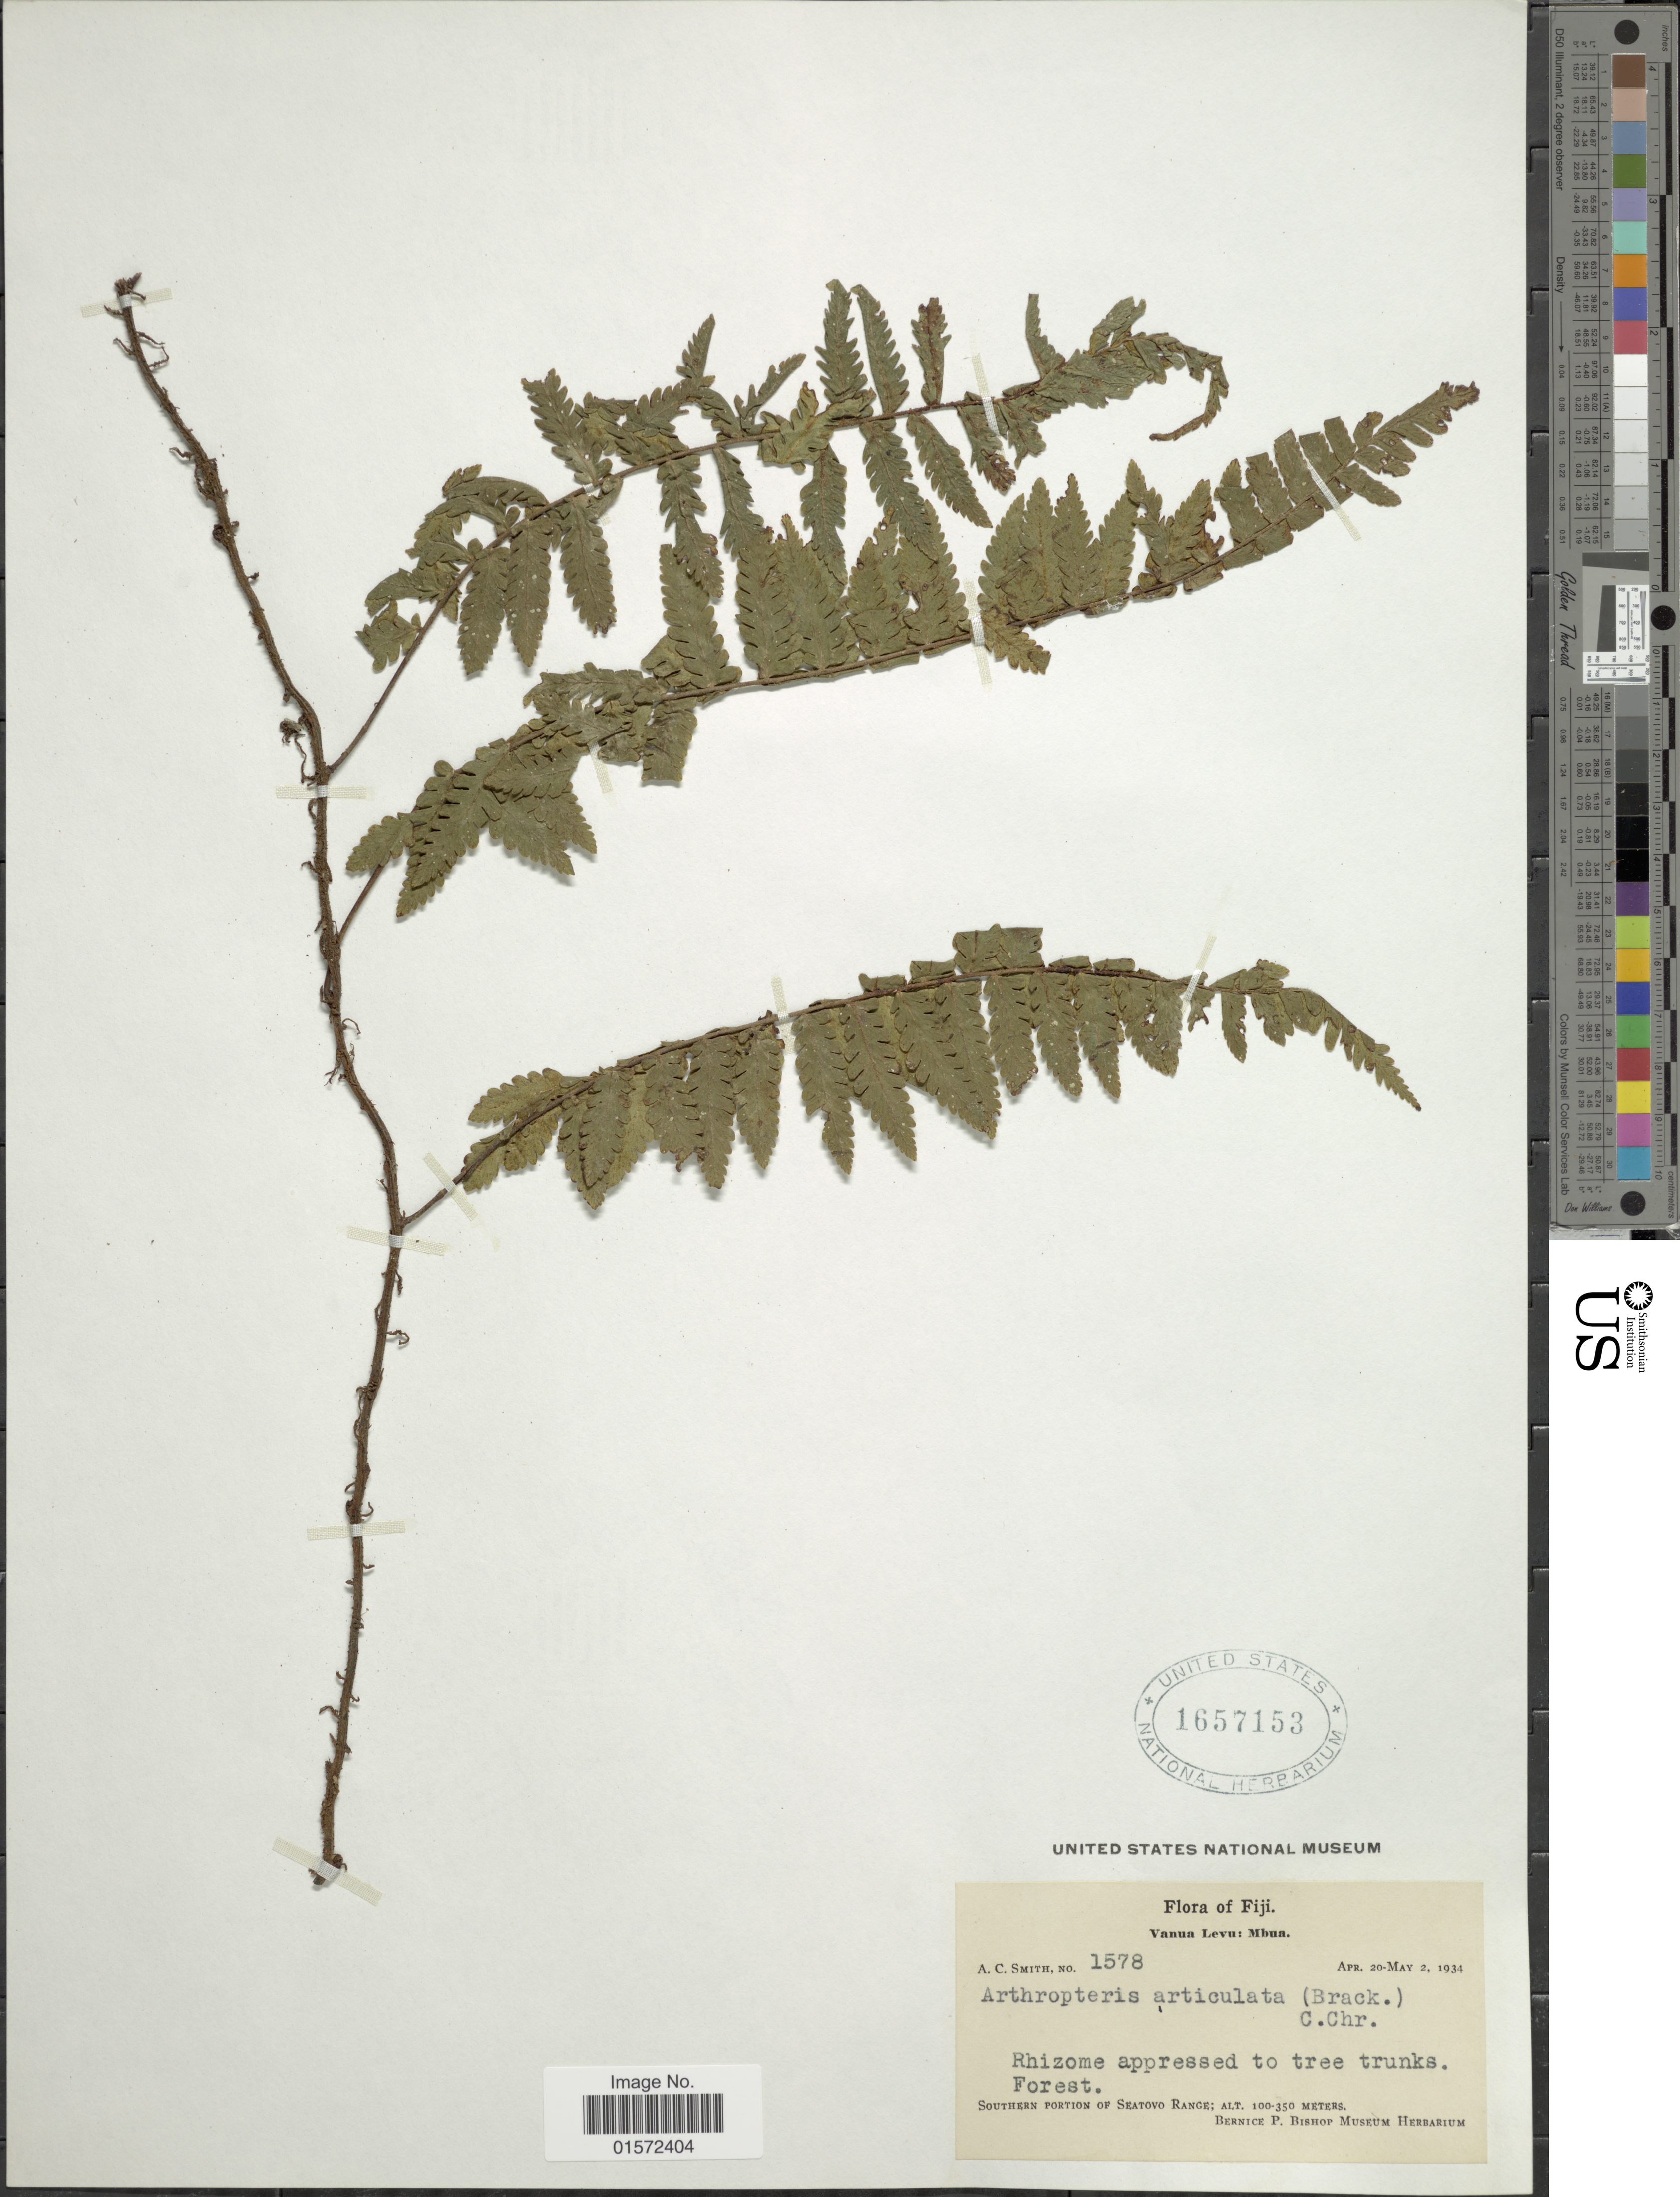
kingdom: Plantae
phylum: Tracheophyta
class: Polypodiopsida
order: Polypodiales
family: Tectariaceae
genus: Arthropteris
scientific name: Arthropteris articulata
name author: (Brack.) C. Chr.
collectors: A. C. Smith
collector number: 1578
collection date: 1934-04-20/1934-05-02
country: Fiji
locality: Fiji, Vanua Levu: Mbua, Rhizome Appressed to tree trunks forest, sourthern portion of Seatovo Range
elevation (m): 100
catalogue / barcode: US 1657153